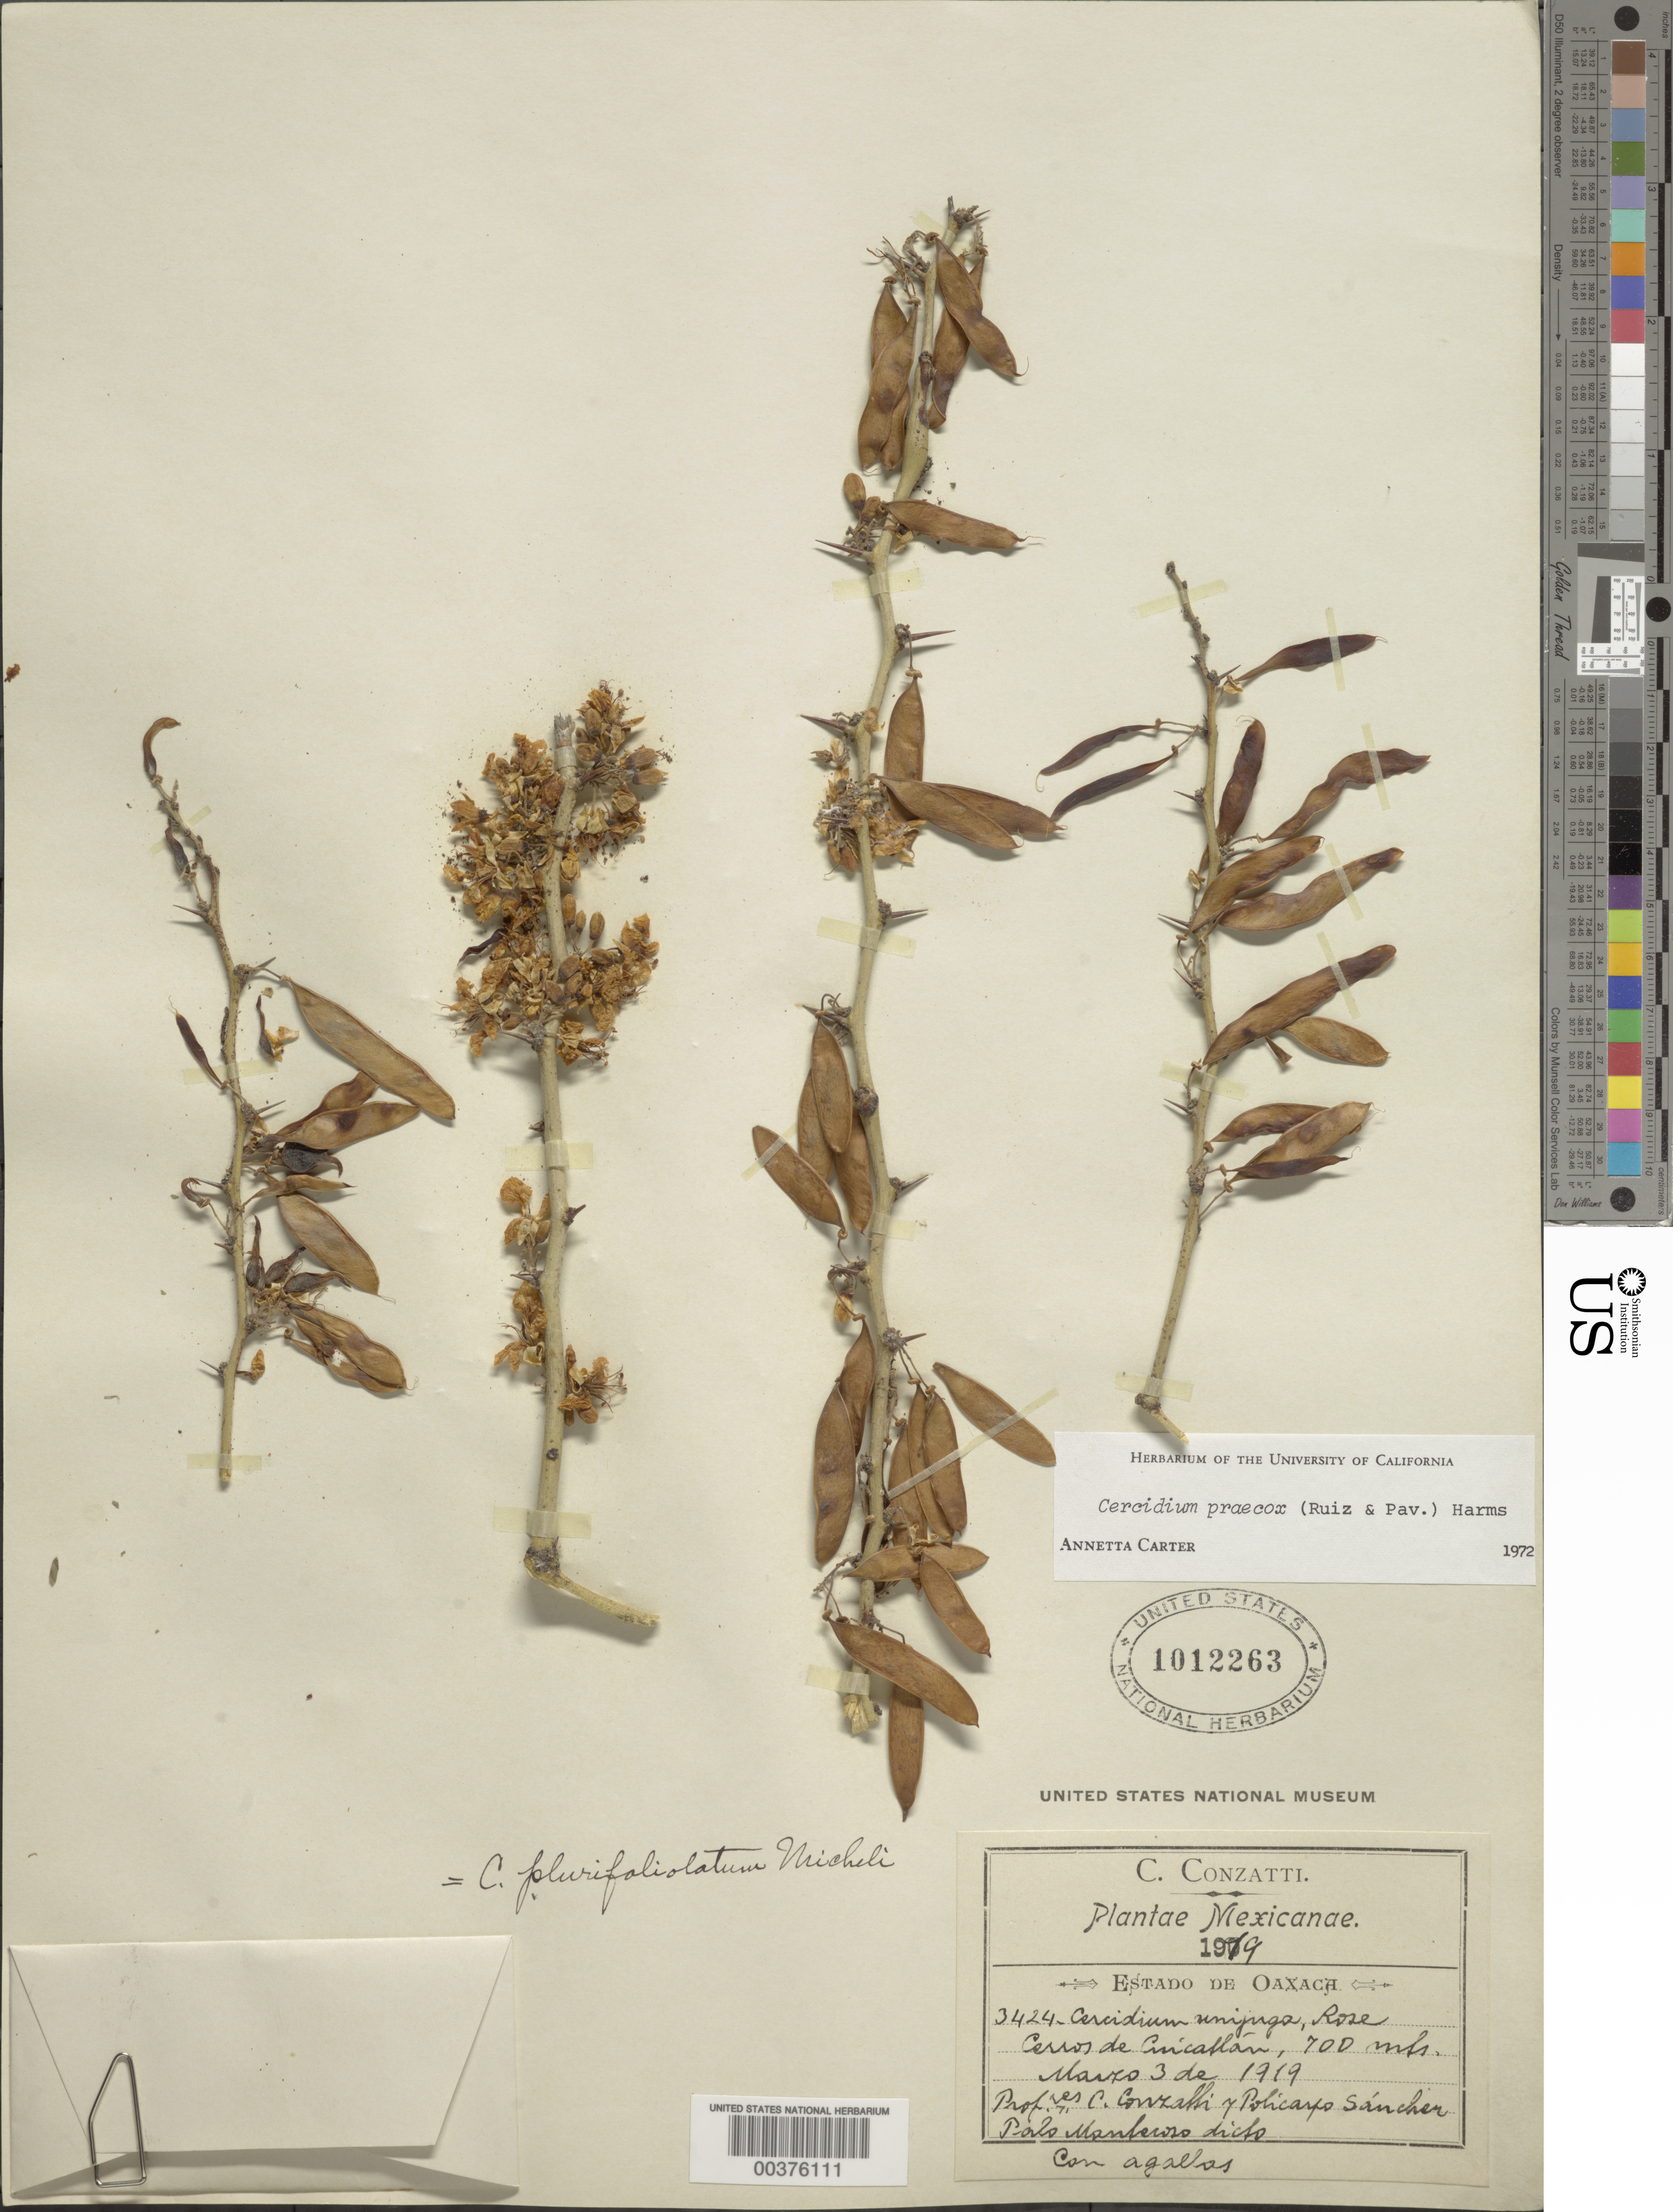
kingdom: Plantae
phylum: Tracheophyta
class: Magnoliopsida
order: Fabales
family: Fabaceae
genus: Parkinsonia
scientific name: Parkinsonia praecox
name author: (Ruiz & Pav.) J.E. Hawkins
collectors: C. Conzatti & P. Sanchez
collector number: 3424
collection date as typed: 03 Mar 1919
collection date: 1919-03-03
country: Mexico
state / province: Oaxaca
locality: Cerros de cuicatlan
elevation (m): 700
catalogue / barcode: US 1012263